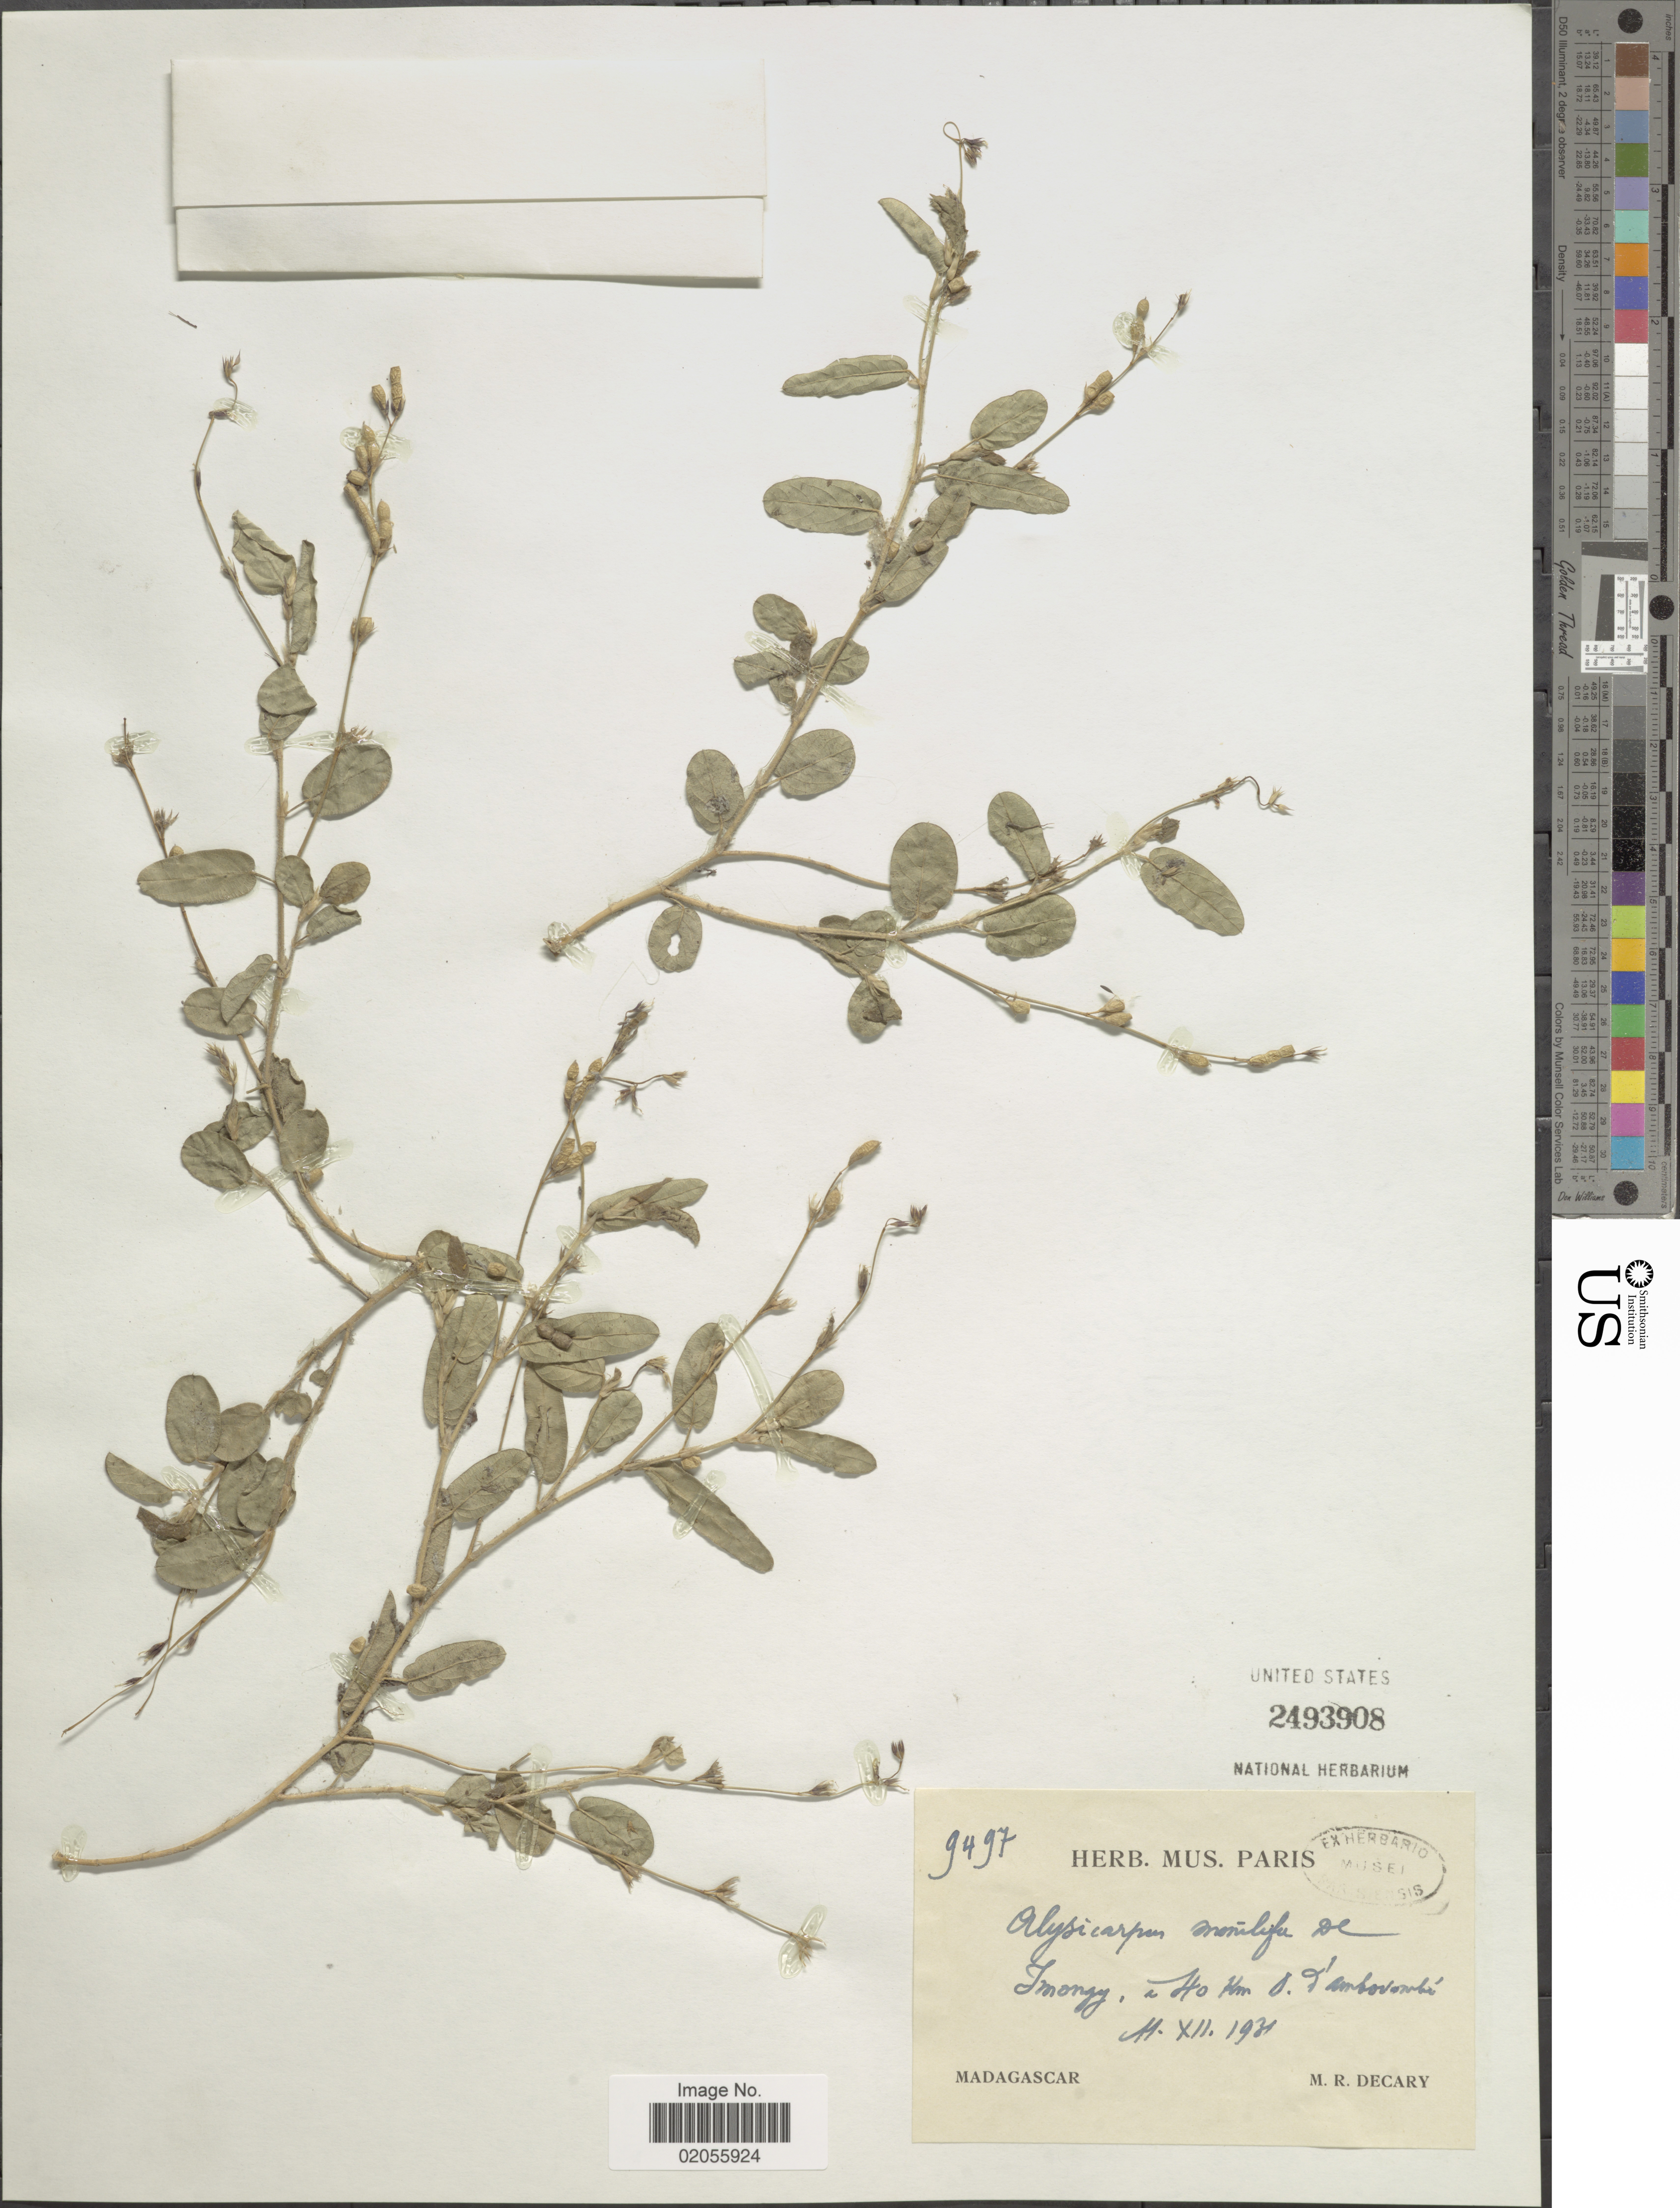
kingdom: Plantae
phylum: Tracheophyta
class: Magnoliopsida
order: Fabales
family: Fabaceae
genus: Alysicarpus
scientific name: Alysicarpus monilifer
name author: (L.) DC.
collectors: R. Decary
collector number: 9497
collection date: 1931-12-11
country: Madagascar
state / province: Androy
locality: Imongy, á 40 km. O. d'Ambovombe [Imongy, 40 km. west of Ambovombe]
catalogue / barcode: US 2493908